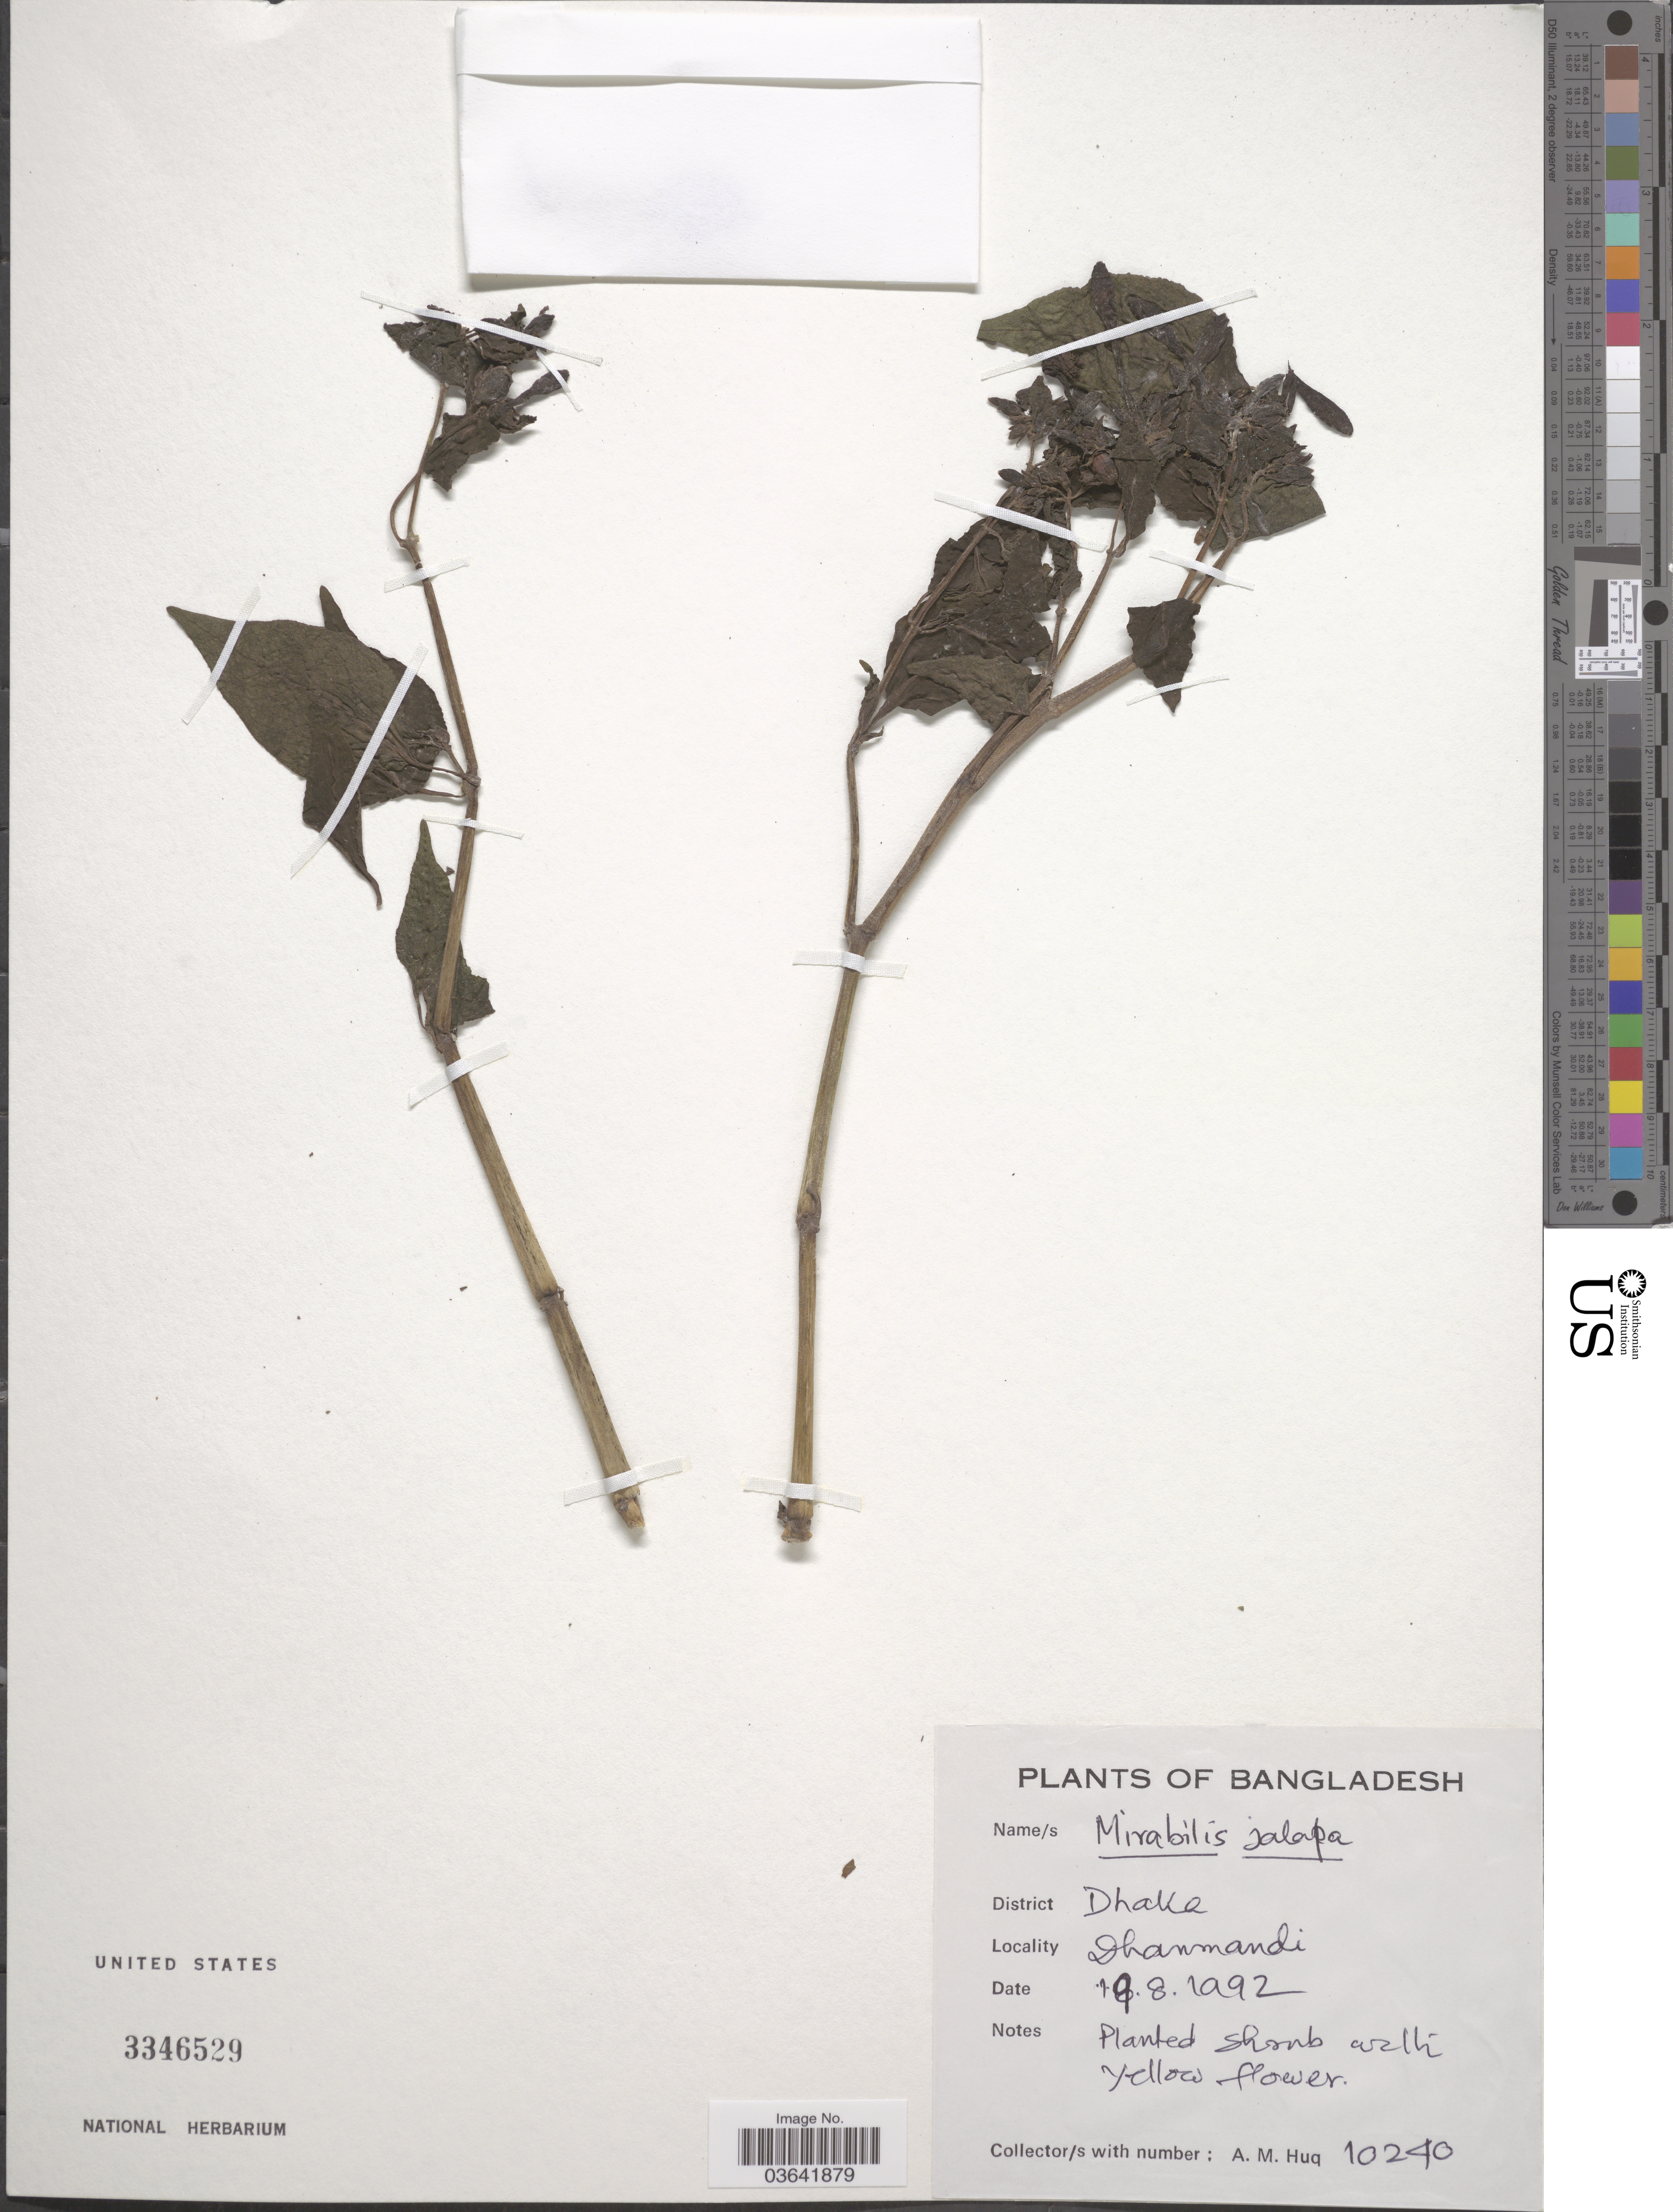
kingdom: Plantae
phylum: Tracheophyta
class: Magnoliopsida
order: Caryophyllales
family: Nyctaginaceae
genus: Mirabilis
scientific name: Mirabilis jalapa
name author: L.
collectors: A. M. Huq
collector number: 10240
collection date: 1992-08-19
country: Bangladesh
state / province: Dhaka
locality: District Dhaka. Dhanmandi.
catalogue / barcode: US 3346529